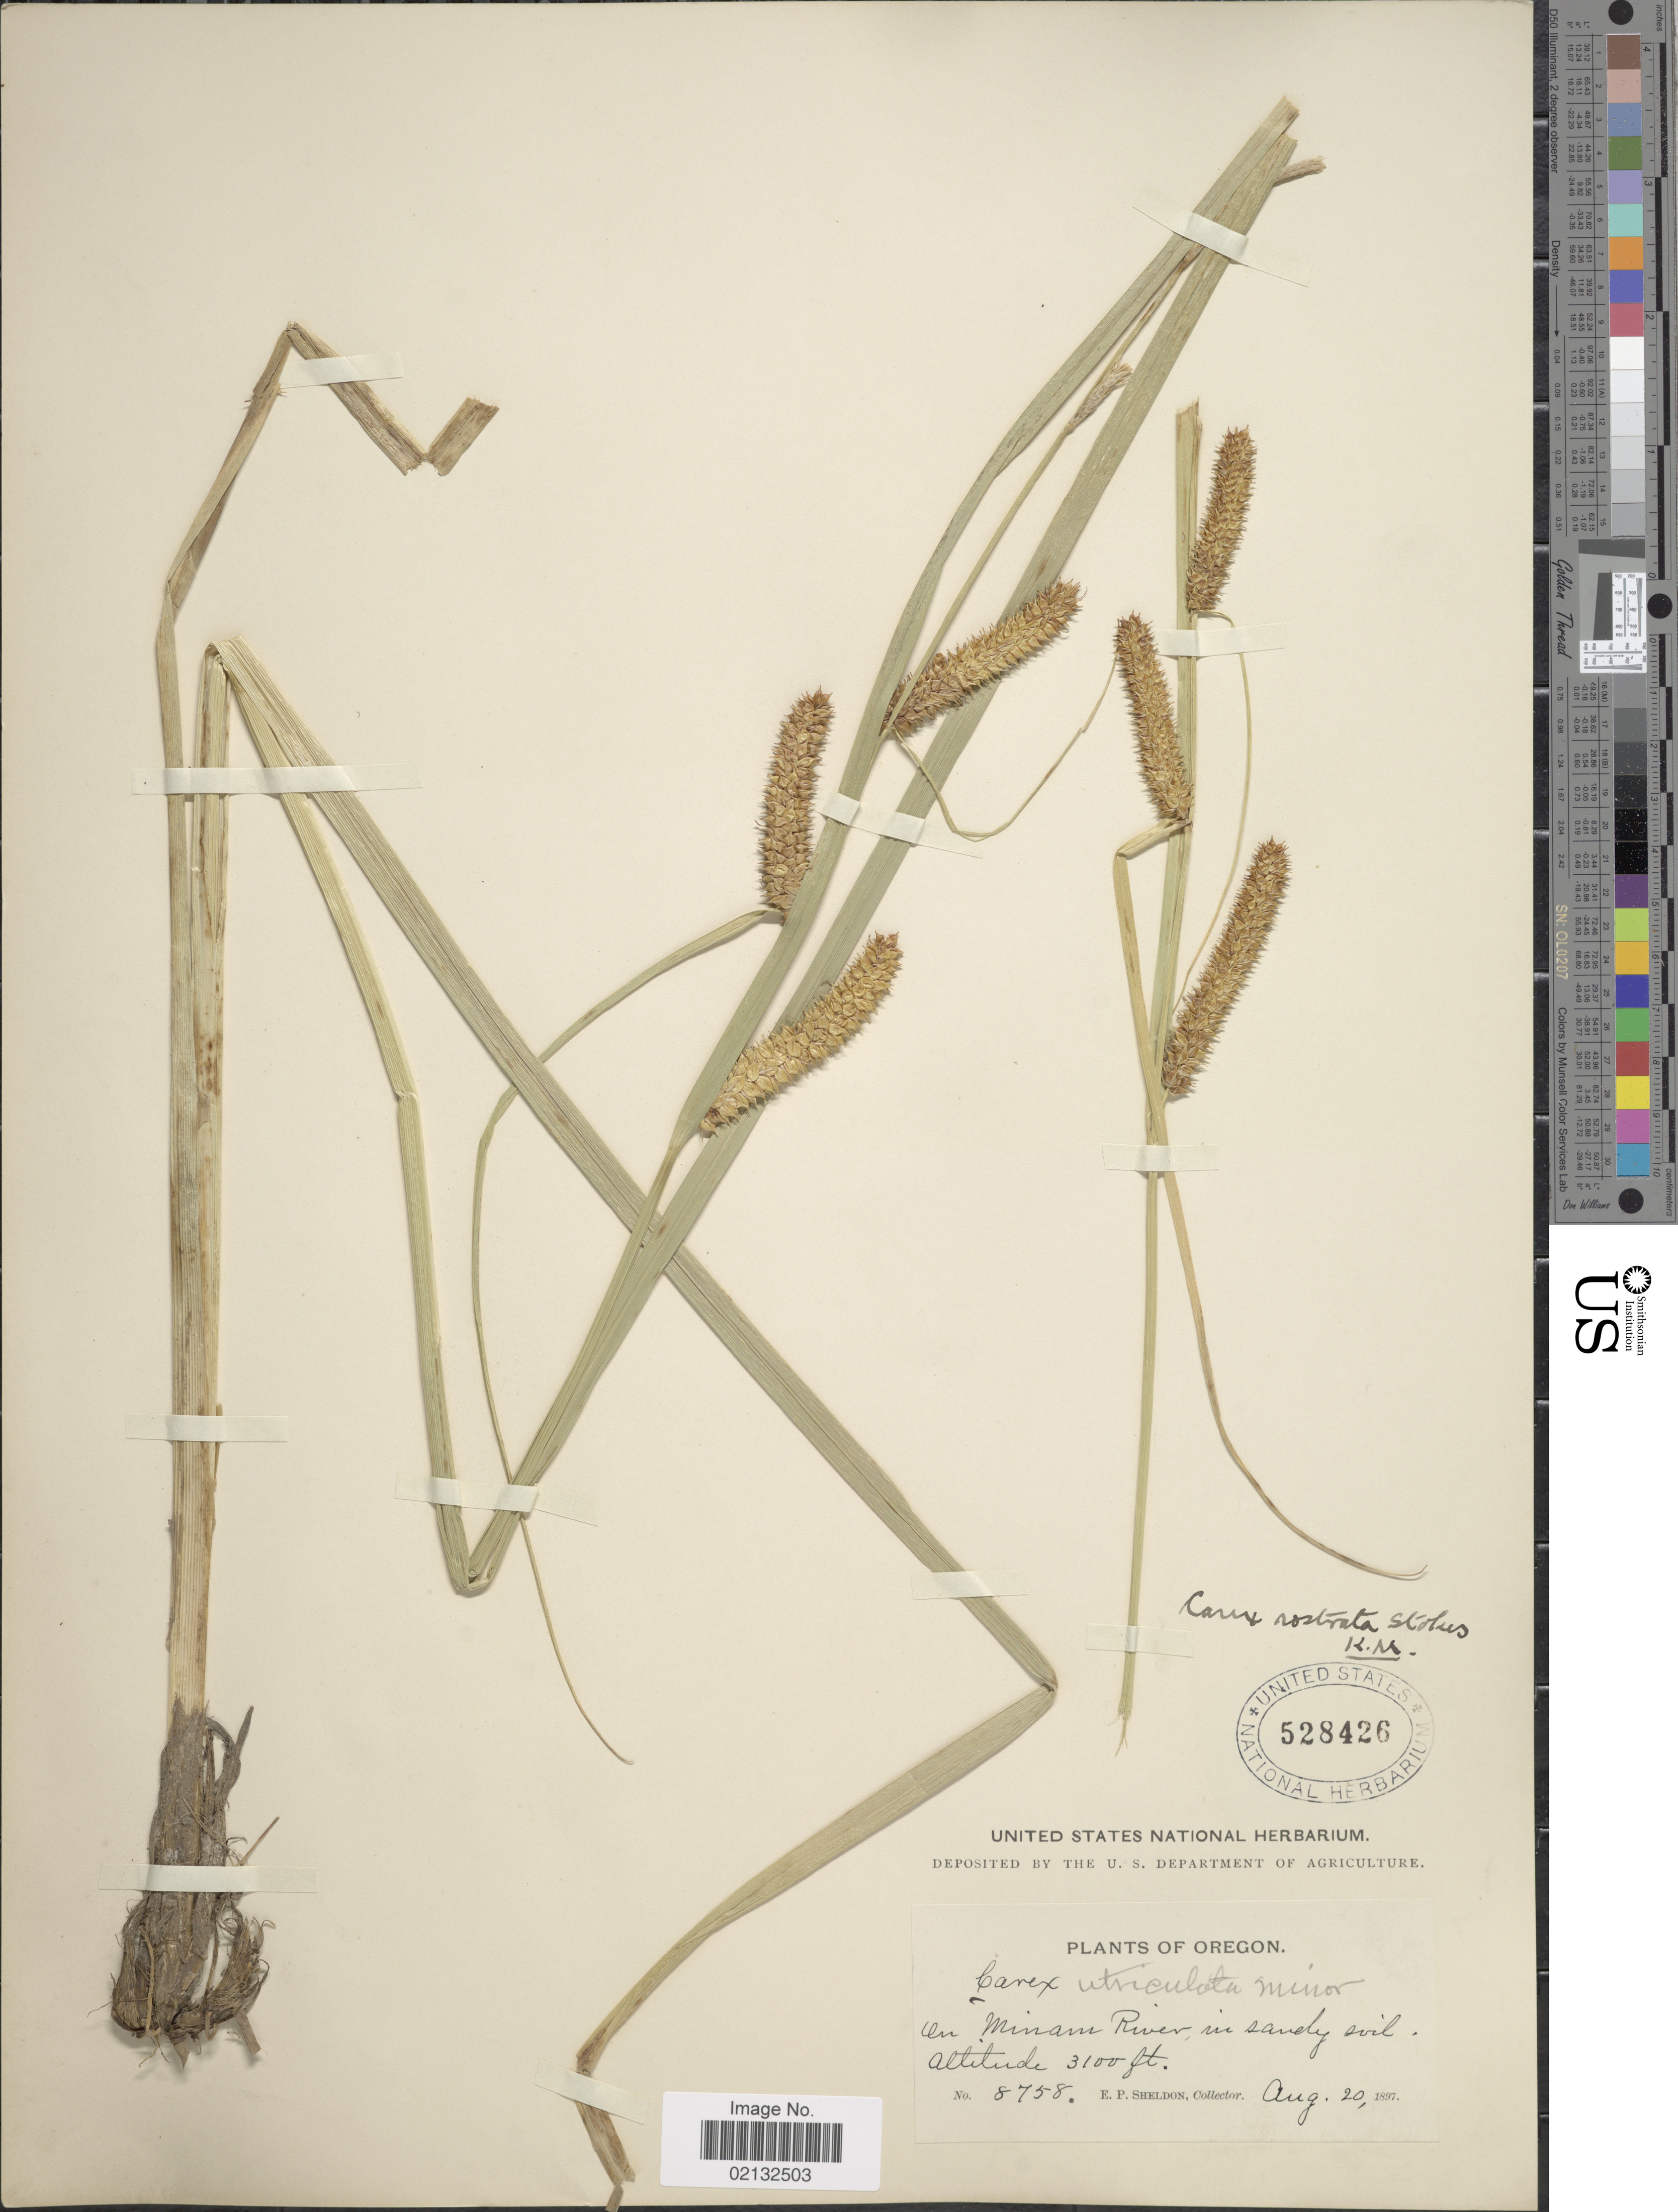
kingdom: Plantae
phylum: Tracheophyta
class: Liliopsida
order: Poales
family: Cyperaceae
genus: Carex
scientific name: Carex rostrata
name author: Stokes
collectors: E. P. Sheldon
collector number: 8758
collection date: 1897-08-20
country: United States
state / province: Oregon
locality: On Minam River, in sandy soil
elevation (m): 945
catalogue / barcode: US 528426